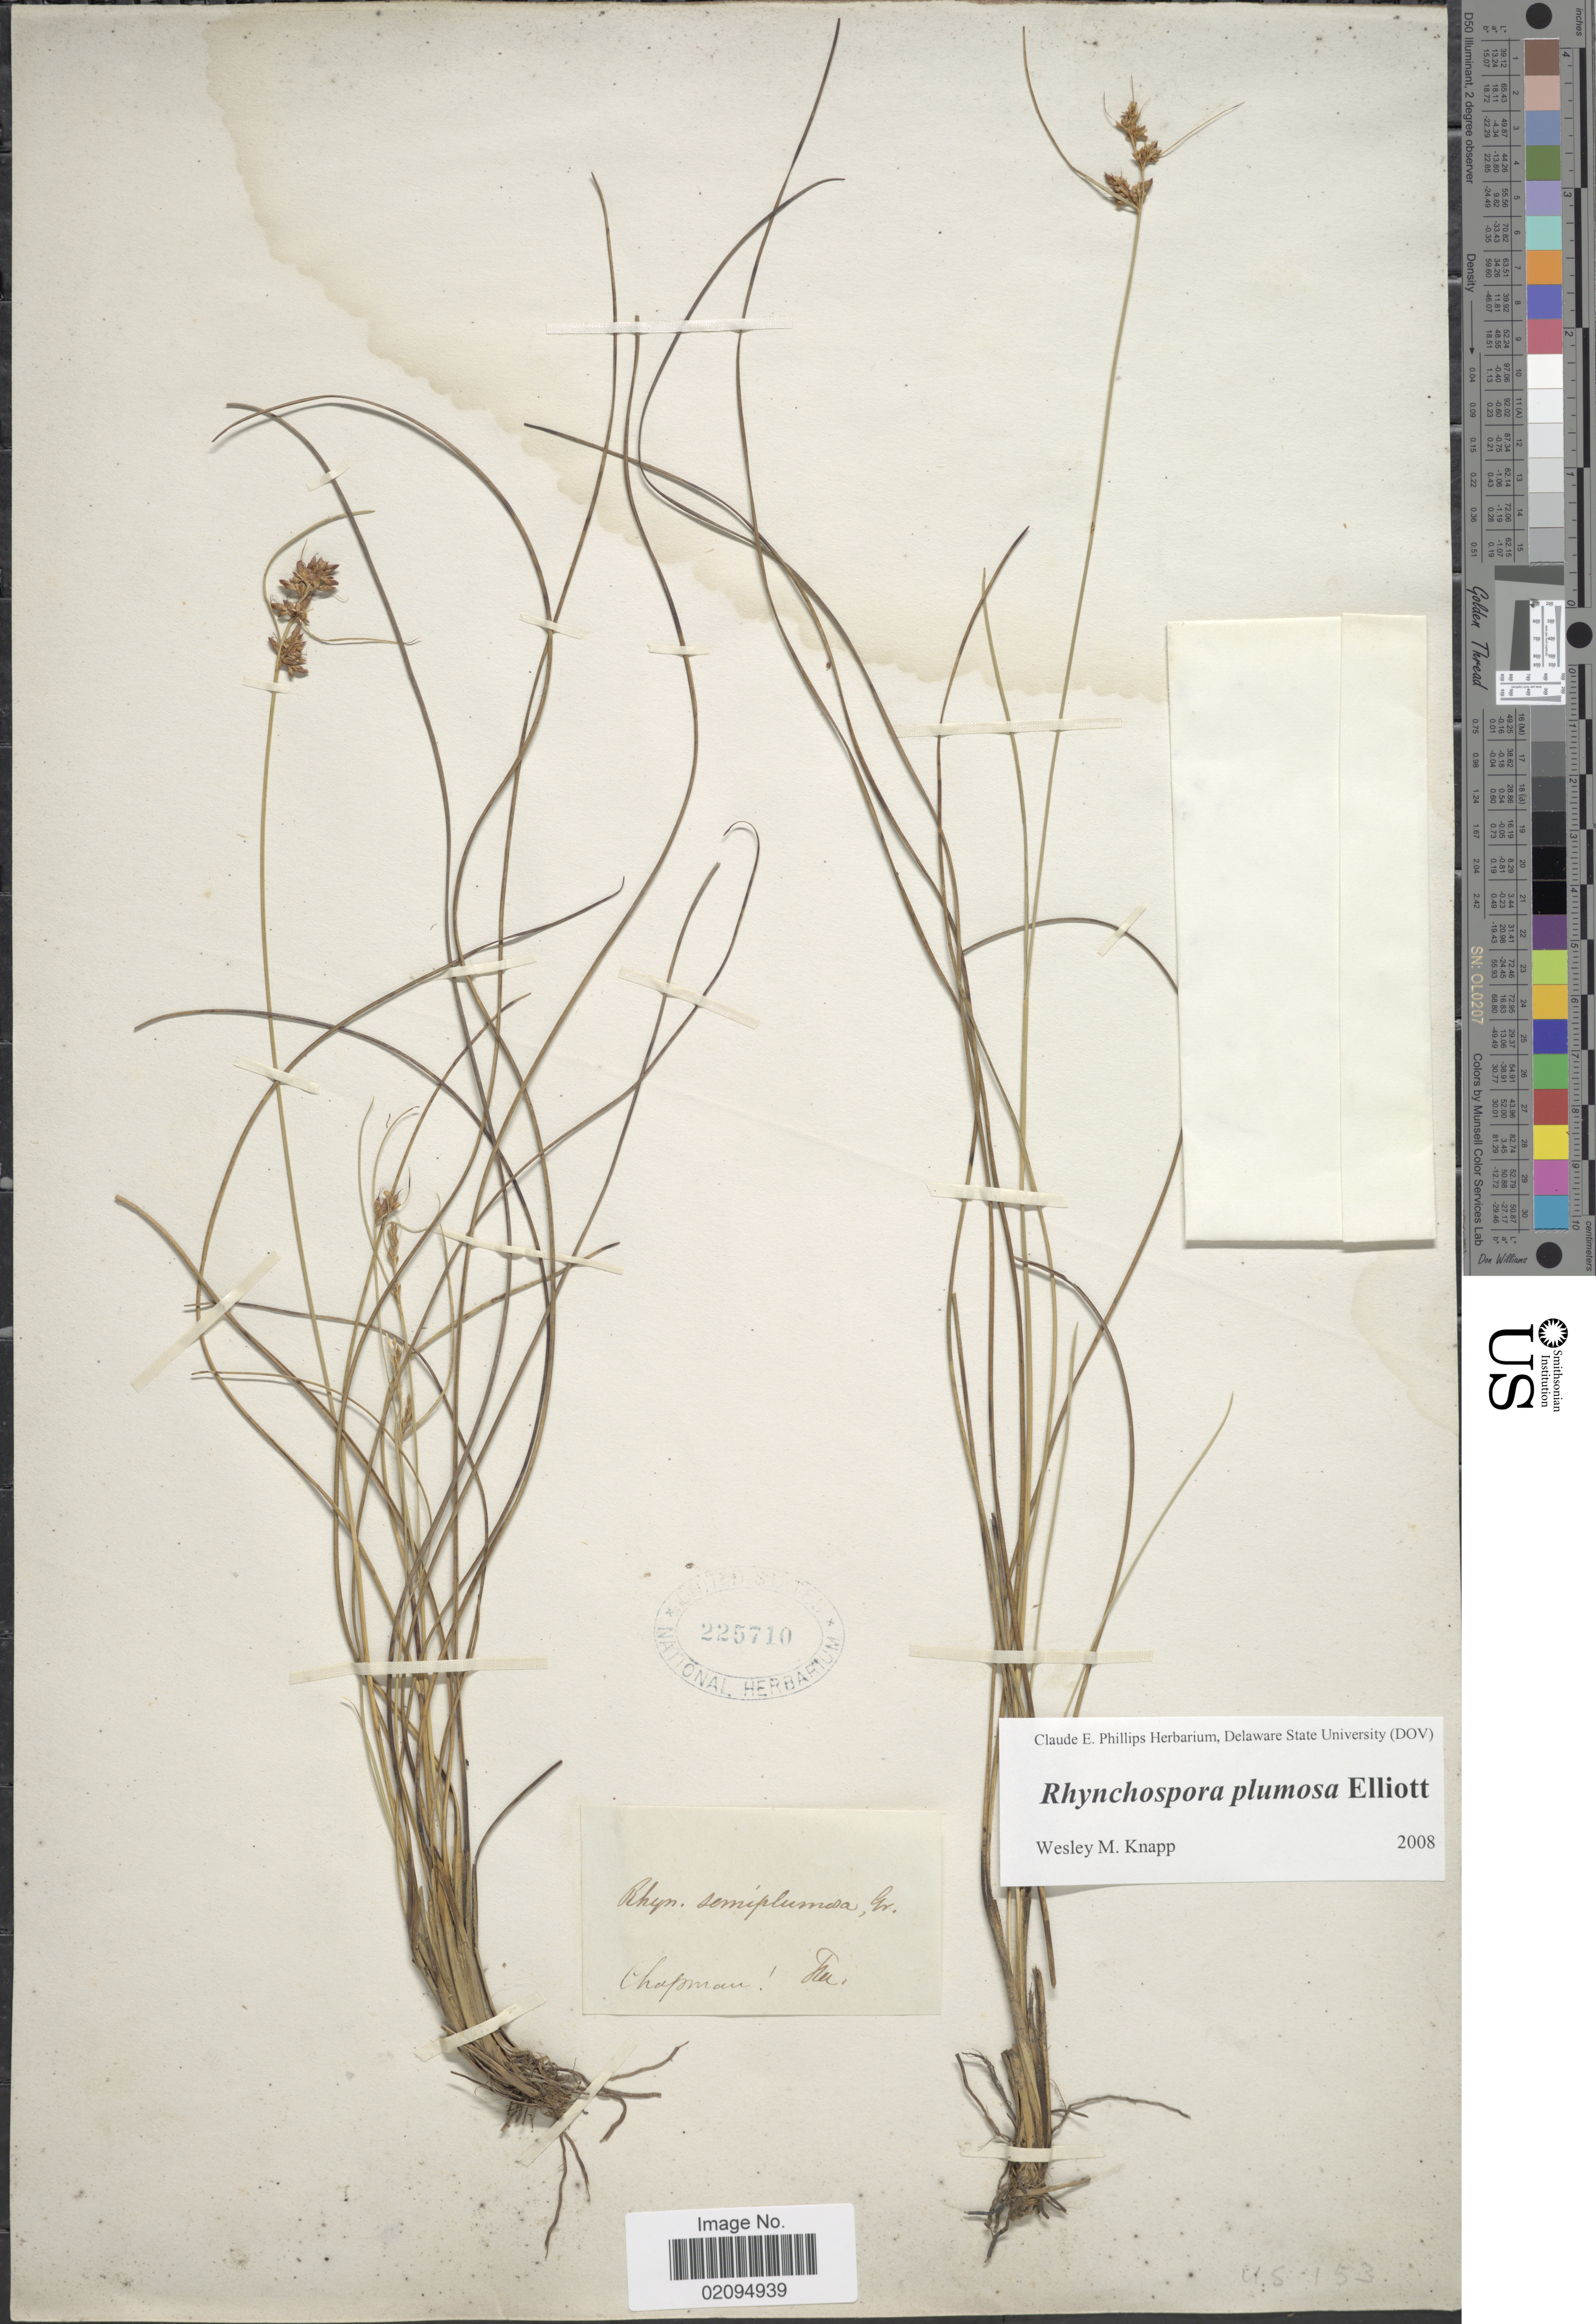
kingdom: Plantae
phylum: Tracheophyta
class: Liliopsida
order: Poales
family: Cyperaceae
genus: Rhynchospora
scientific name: Rhynchospora plumosa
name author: Elliott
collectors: A. Chapman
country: United States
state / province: Florida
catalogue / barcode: US 225710